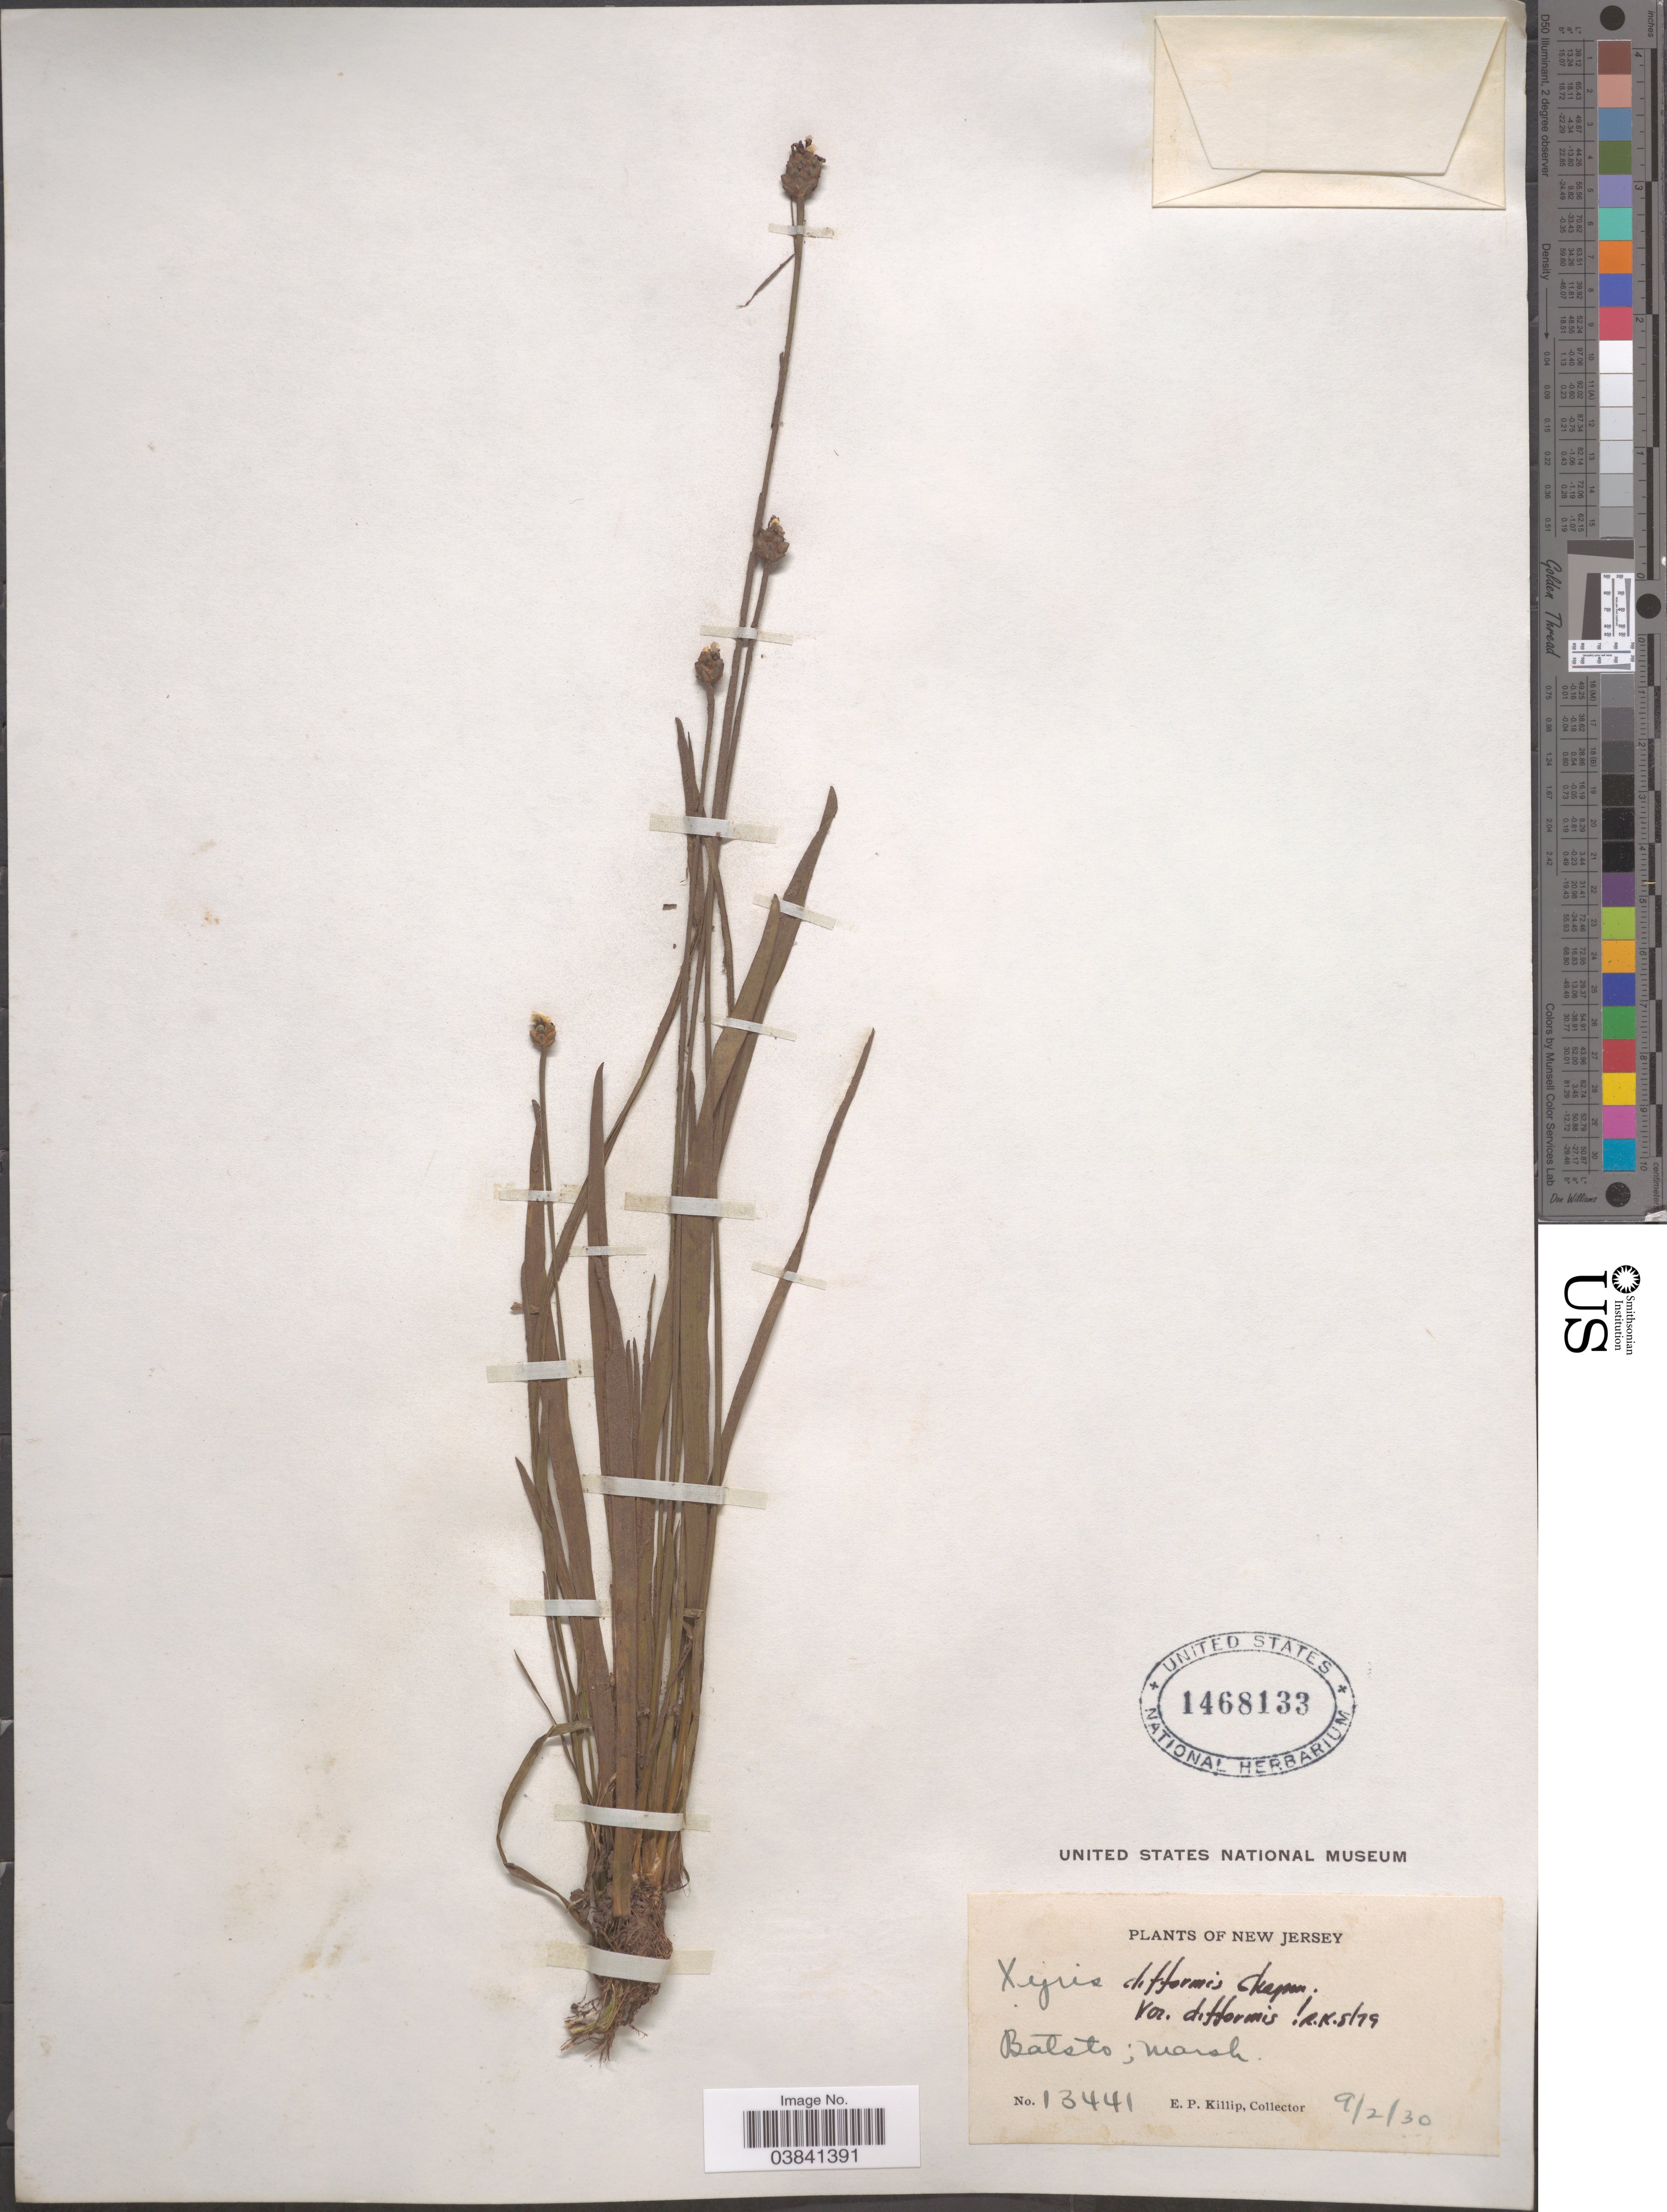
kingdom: Plantae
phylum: Tracheophyta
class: Liliopsida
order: Poales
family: Xyridaceae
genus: Xyris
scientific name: Xyris difformis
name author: Chapm.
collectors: E. P. Killip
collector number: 13441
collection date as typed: Transcribed d/m/y: 2/9/30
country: United States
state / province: New Jersey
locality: Batsto; marsh.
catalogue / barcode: US 1468133